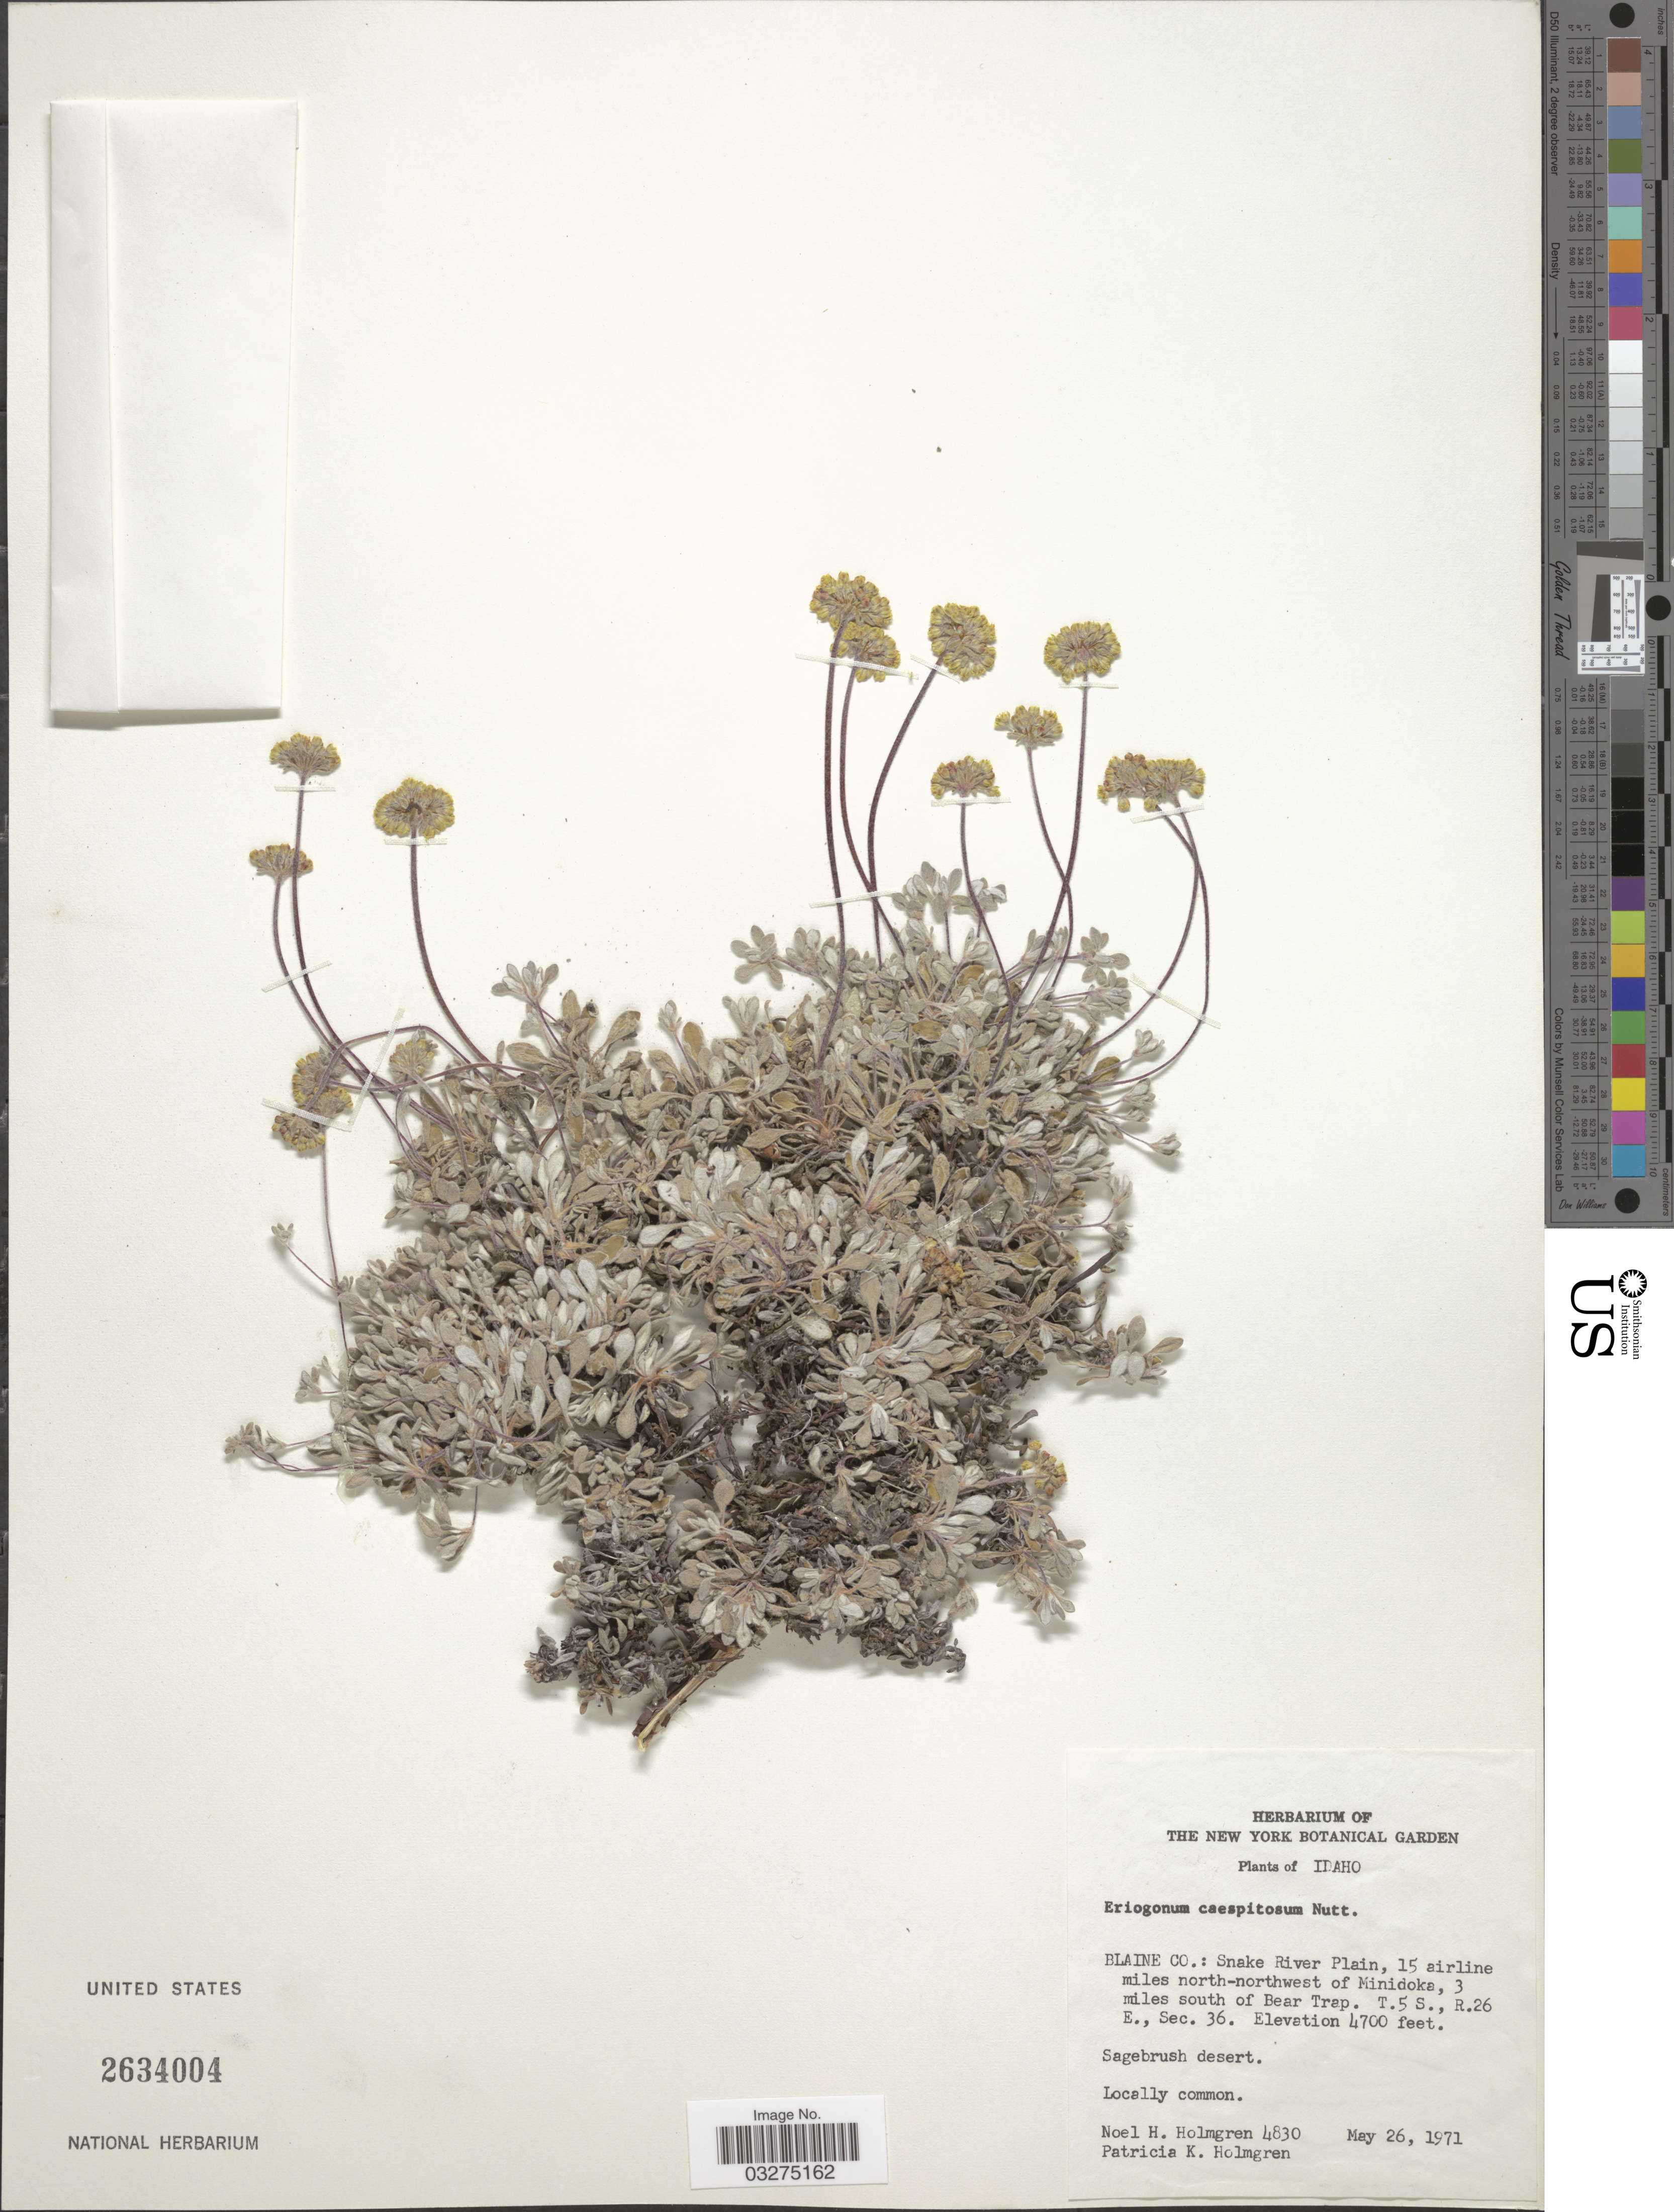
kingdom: Plantae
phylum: Tracheophyta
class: Magnoliopsida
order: Caryophyllales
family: Polygonaceae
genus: Eriogonum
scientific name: Eriogonum caespitosum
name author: Nutt.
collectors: N. H. Holmgren & P. K. Holmgren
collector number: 4830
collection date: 1971-05-26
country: United States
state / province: Idaho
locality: Blaine Co.: Snake River Plain, 15 airline miles north-northwest of Minidoka, 3 miles south of Bear Trap. T.5 S., R.26 E., Sec. 36.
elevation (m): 1433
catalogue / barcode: US 2634004